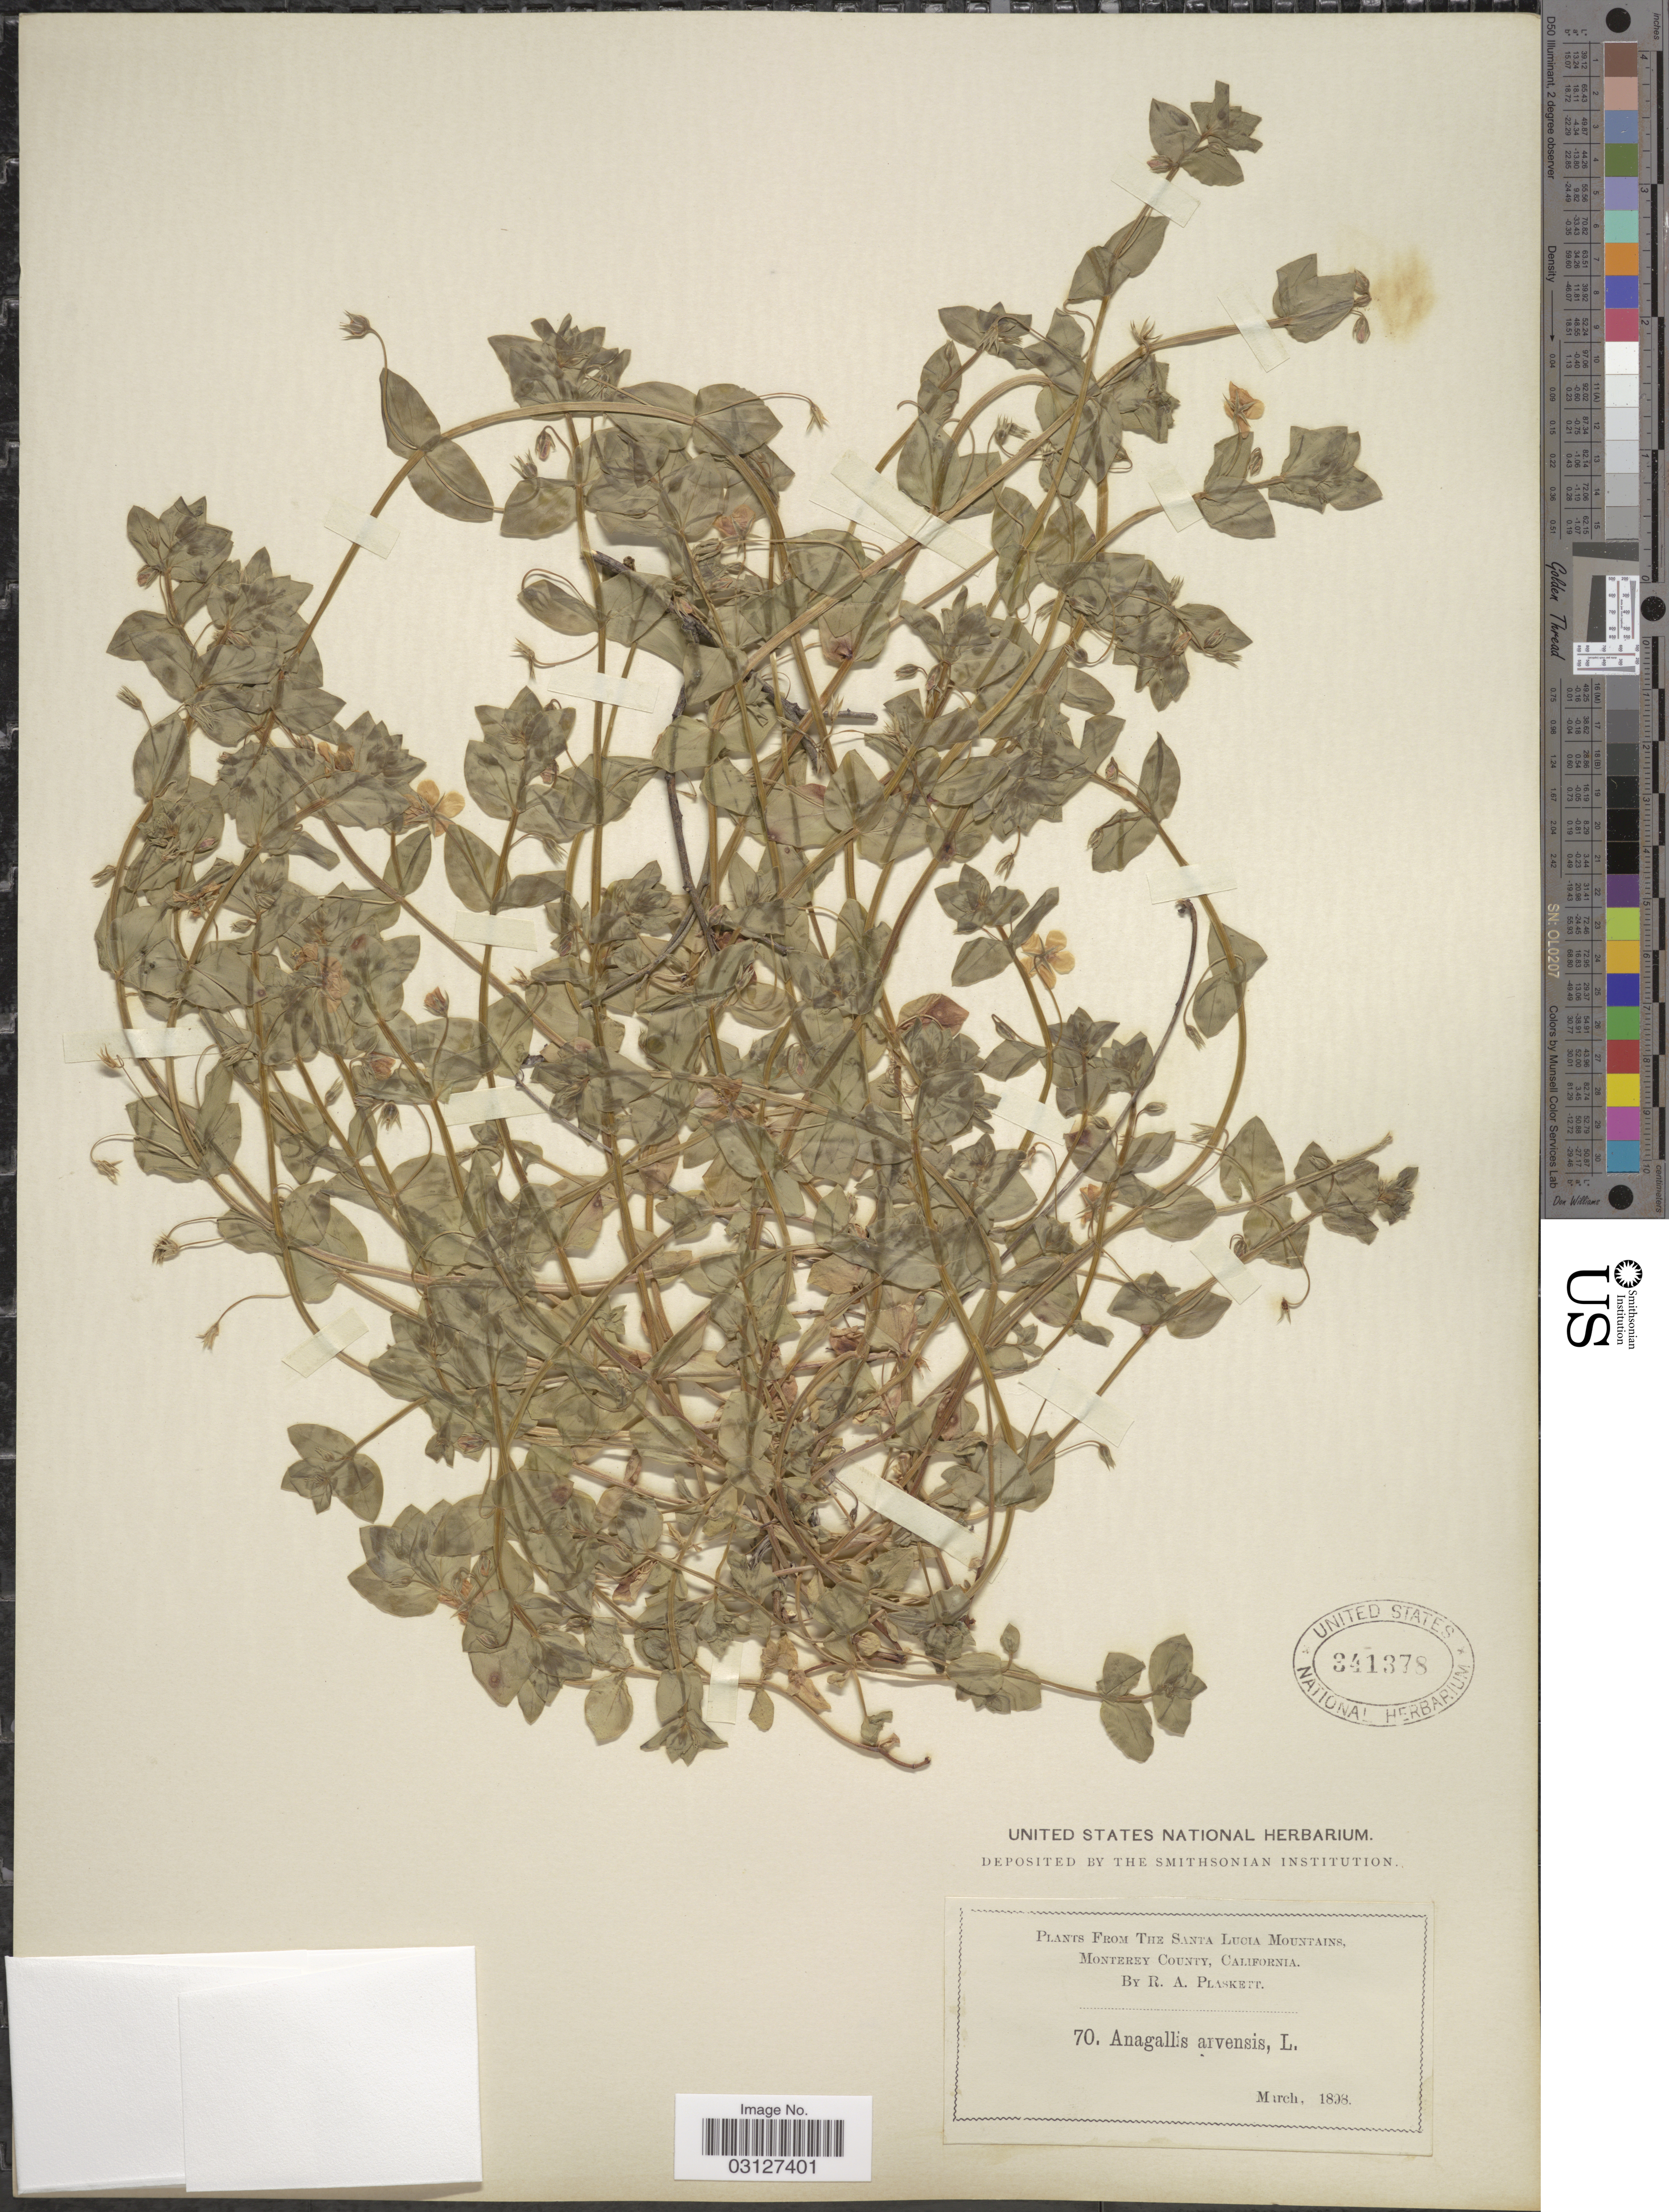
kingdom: Plantae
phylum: Tracheophyta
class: Magnoliopsida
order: Ericales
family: Primulaceae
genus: Anagallis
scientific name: Anagallis arvensis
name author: L.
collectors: R. Plaskett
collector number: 70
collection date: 1898-03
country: United States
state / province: California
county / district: Monterey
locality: Santa Lucia Mountains, Monterey County.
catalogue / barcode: US 341378